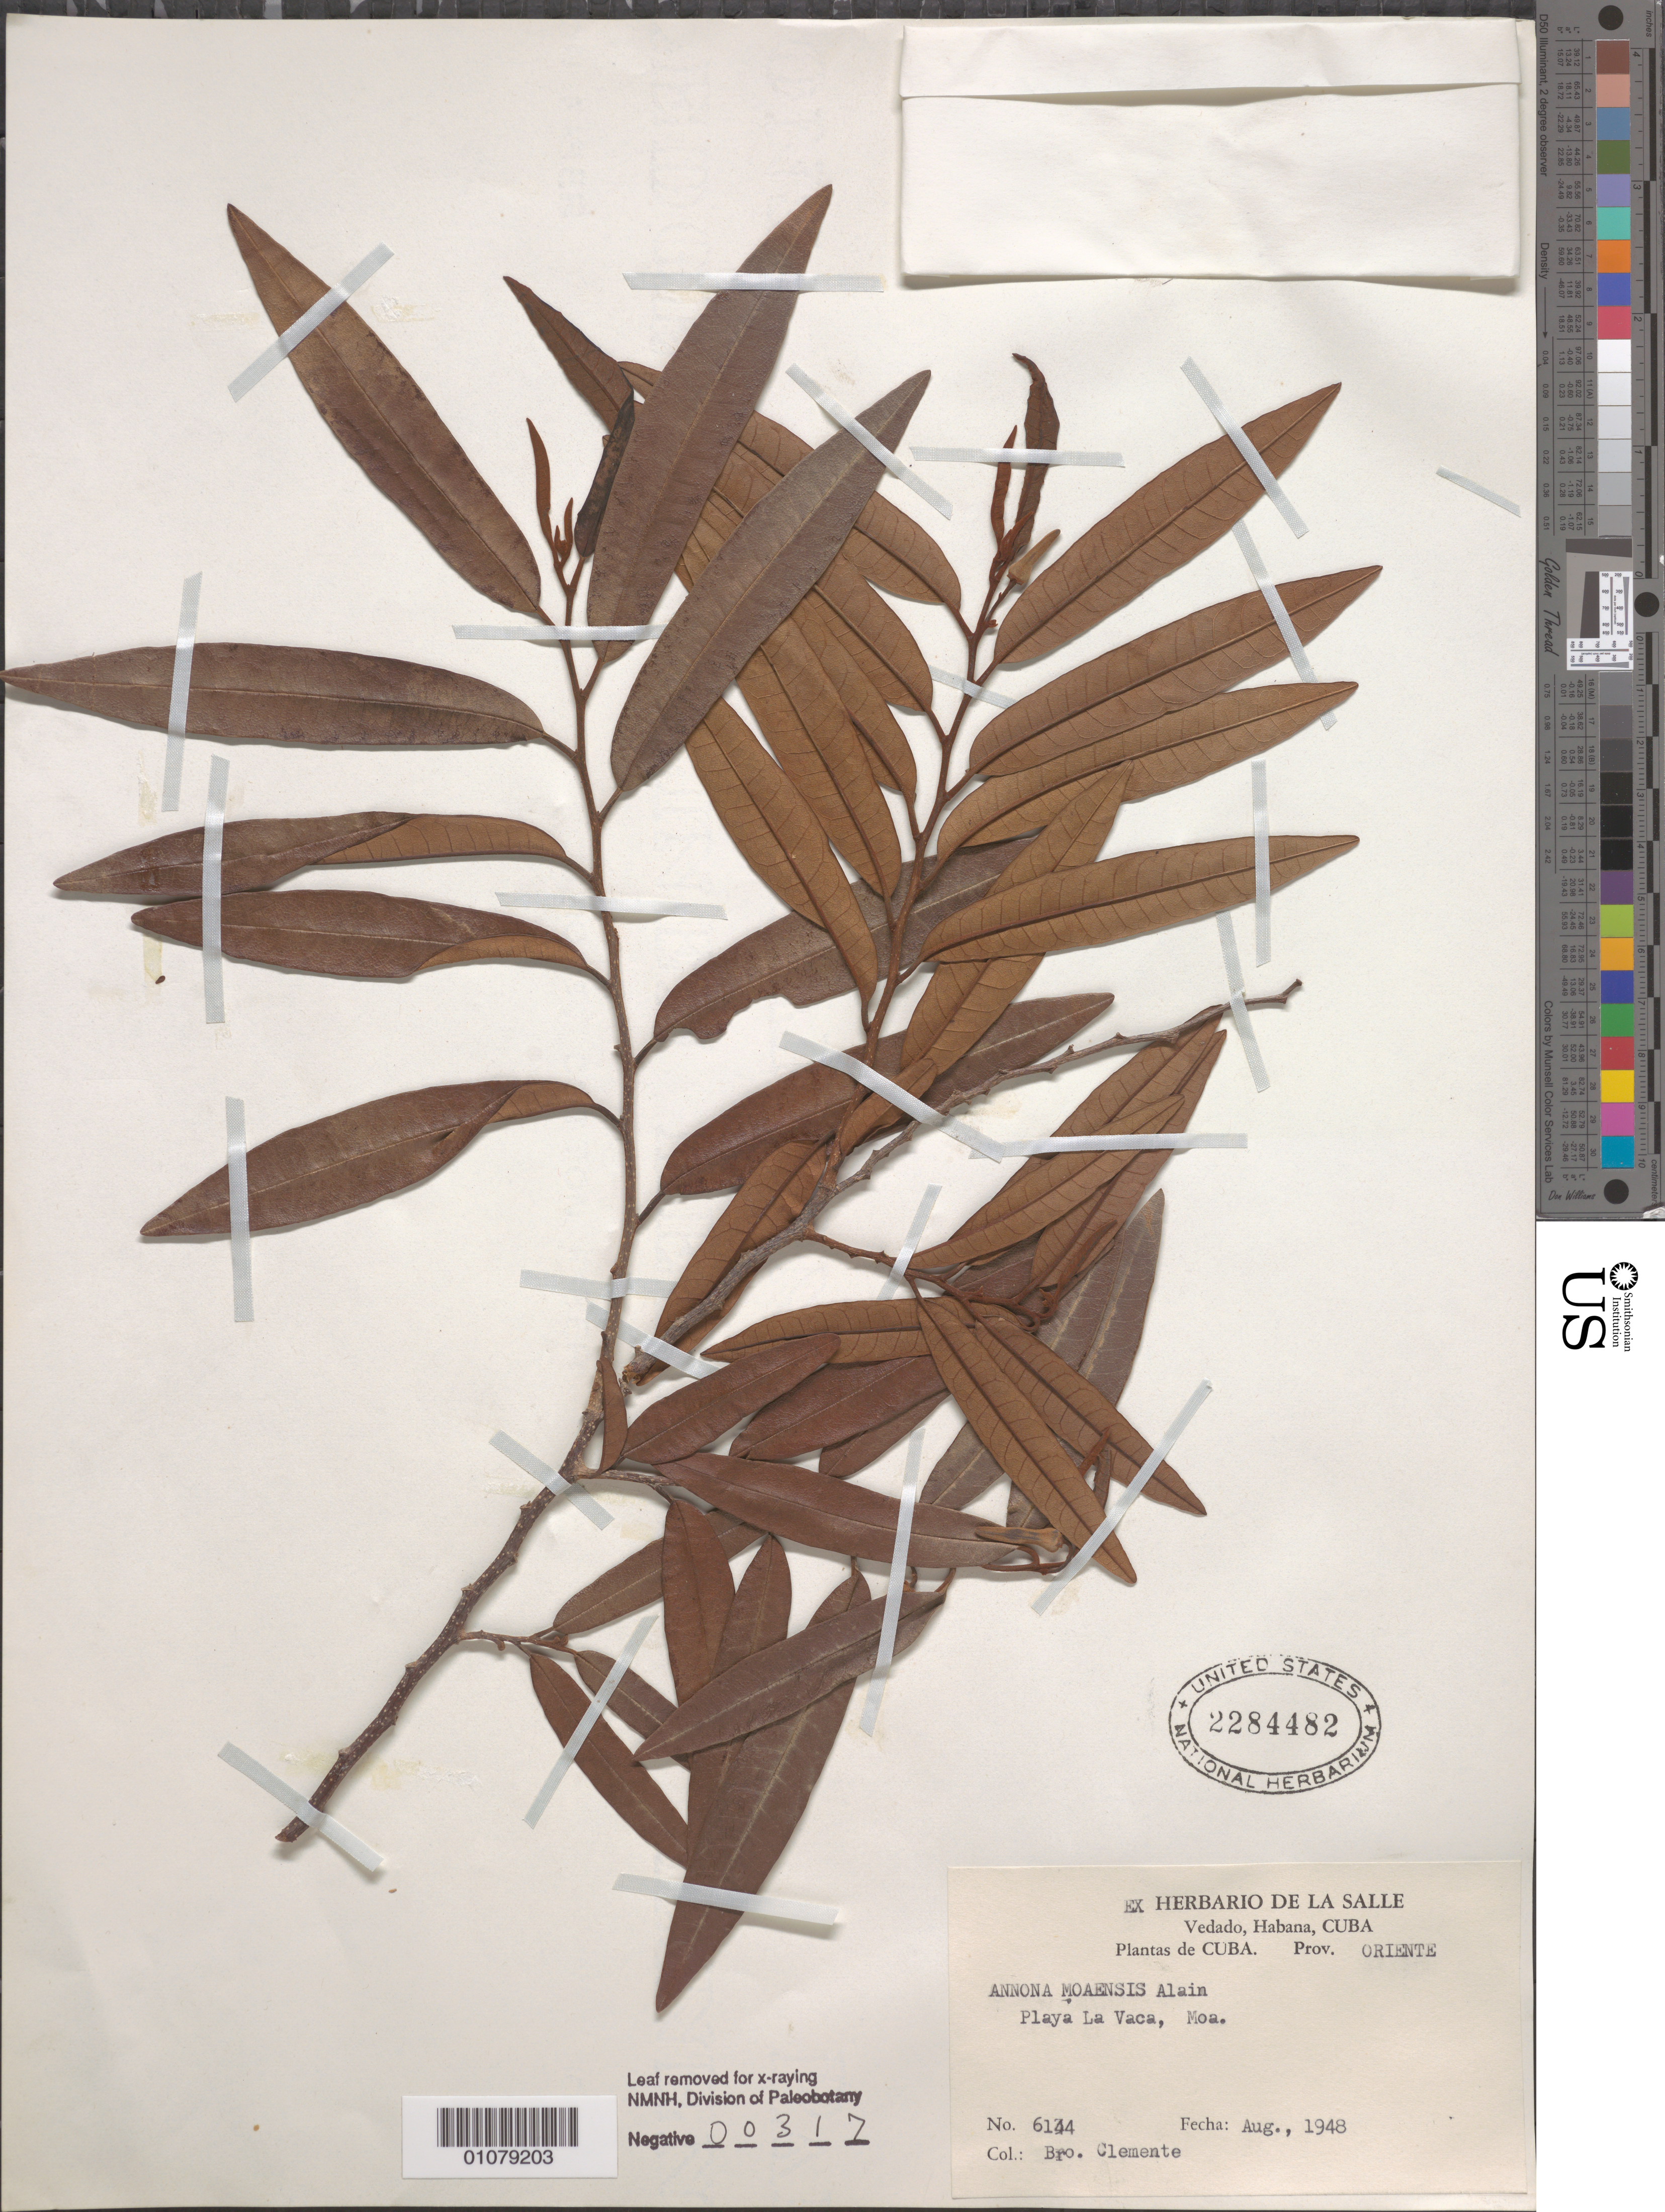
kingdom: Plantae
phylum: Tracheophyta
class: Magnoliopsida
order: Magnoliales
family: Annonaceae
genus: Annona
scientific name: Annona moaensis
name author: León & Alain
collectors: Bro. Clemente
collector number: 6144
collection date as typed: Aug 1948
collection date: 1948-08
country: Cuba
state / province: Holguín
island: Cuba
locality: Prov Oriente Playa La Vaca, Moa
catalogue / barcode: US 2284482